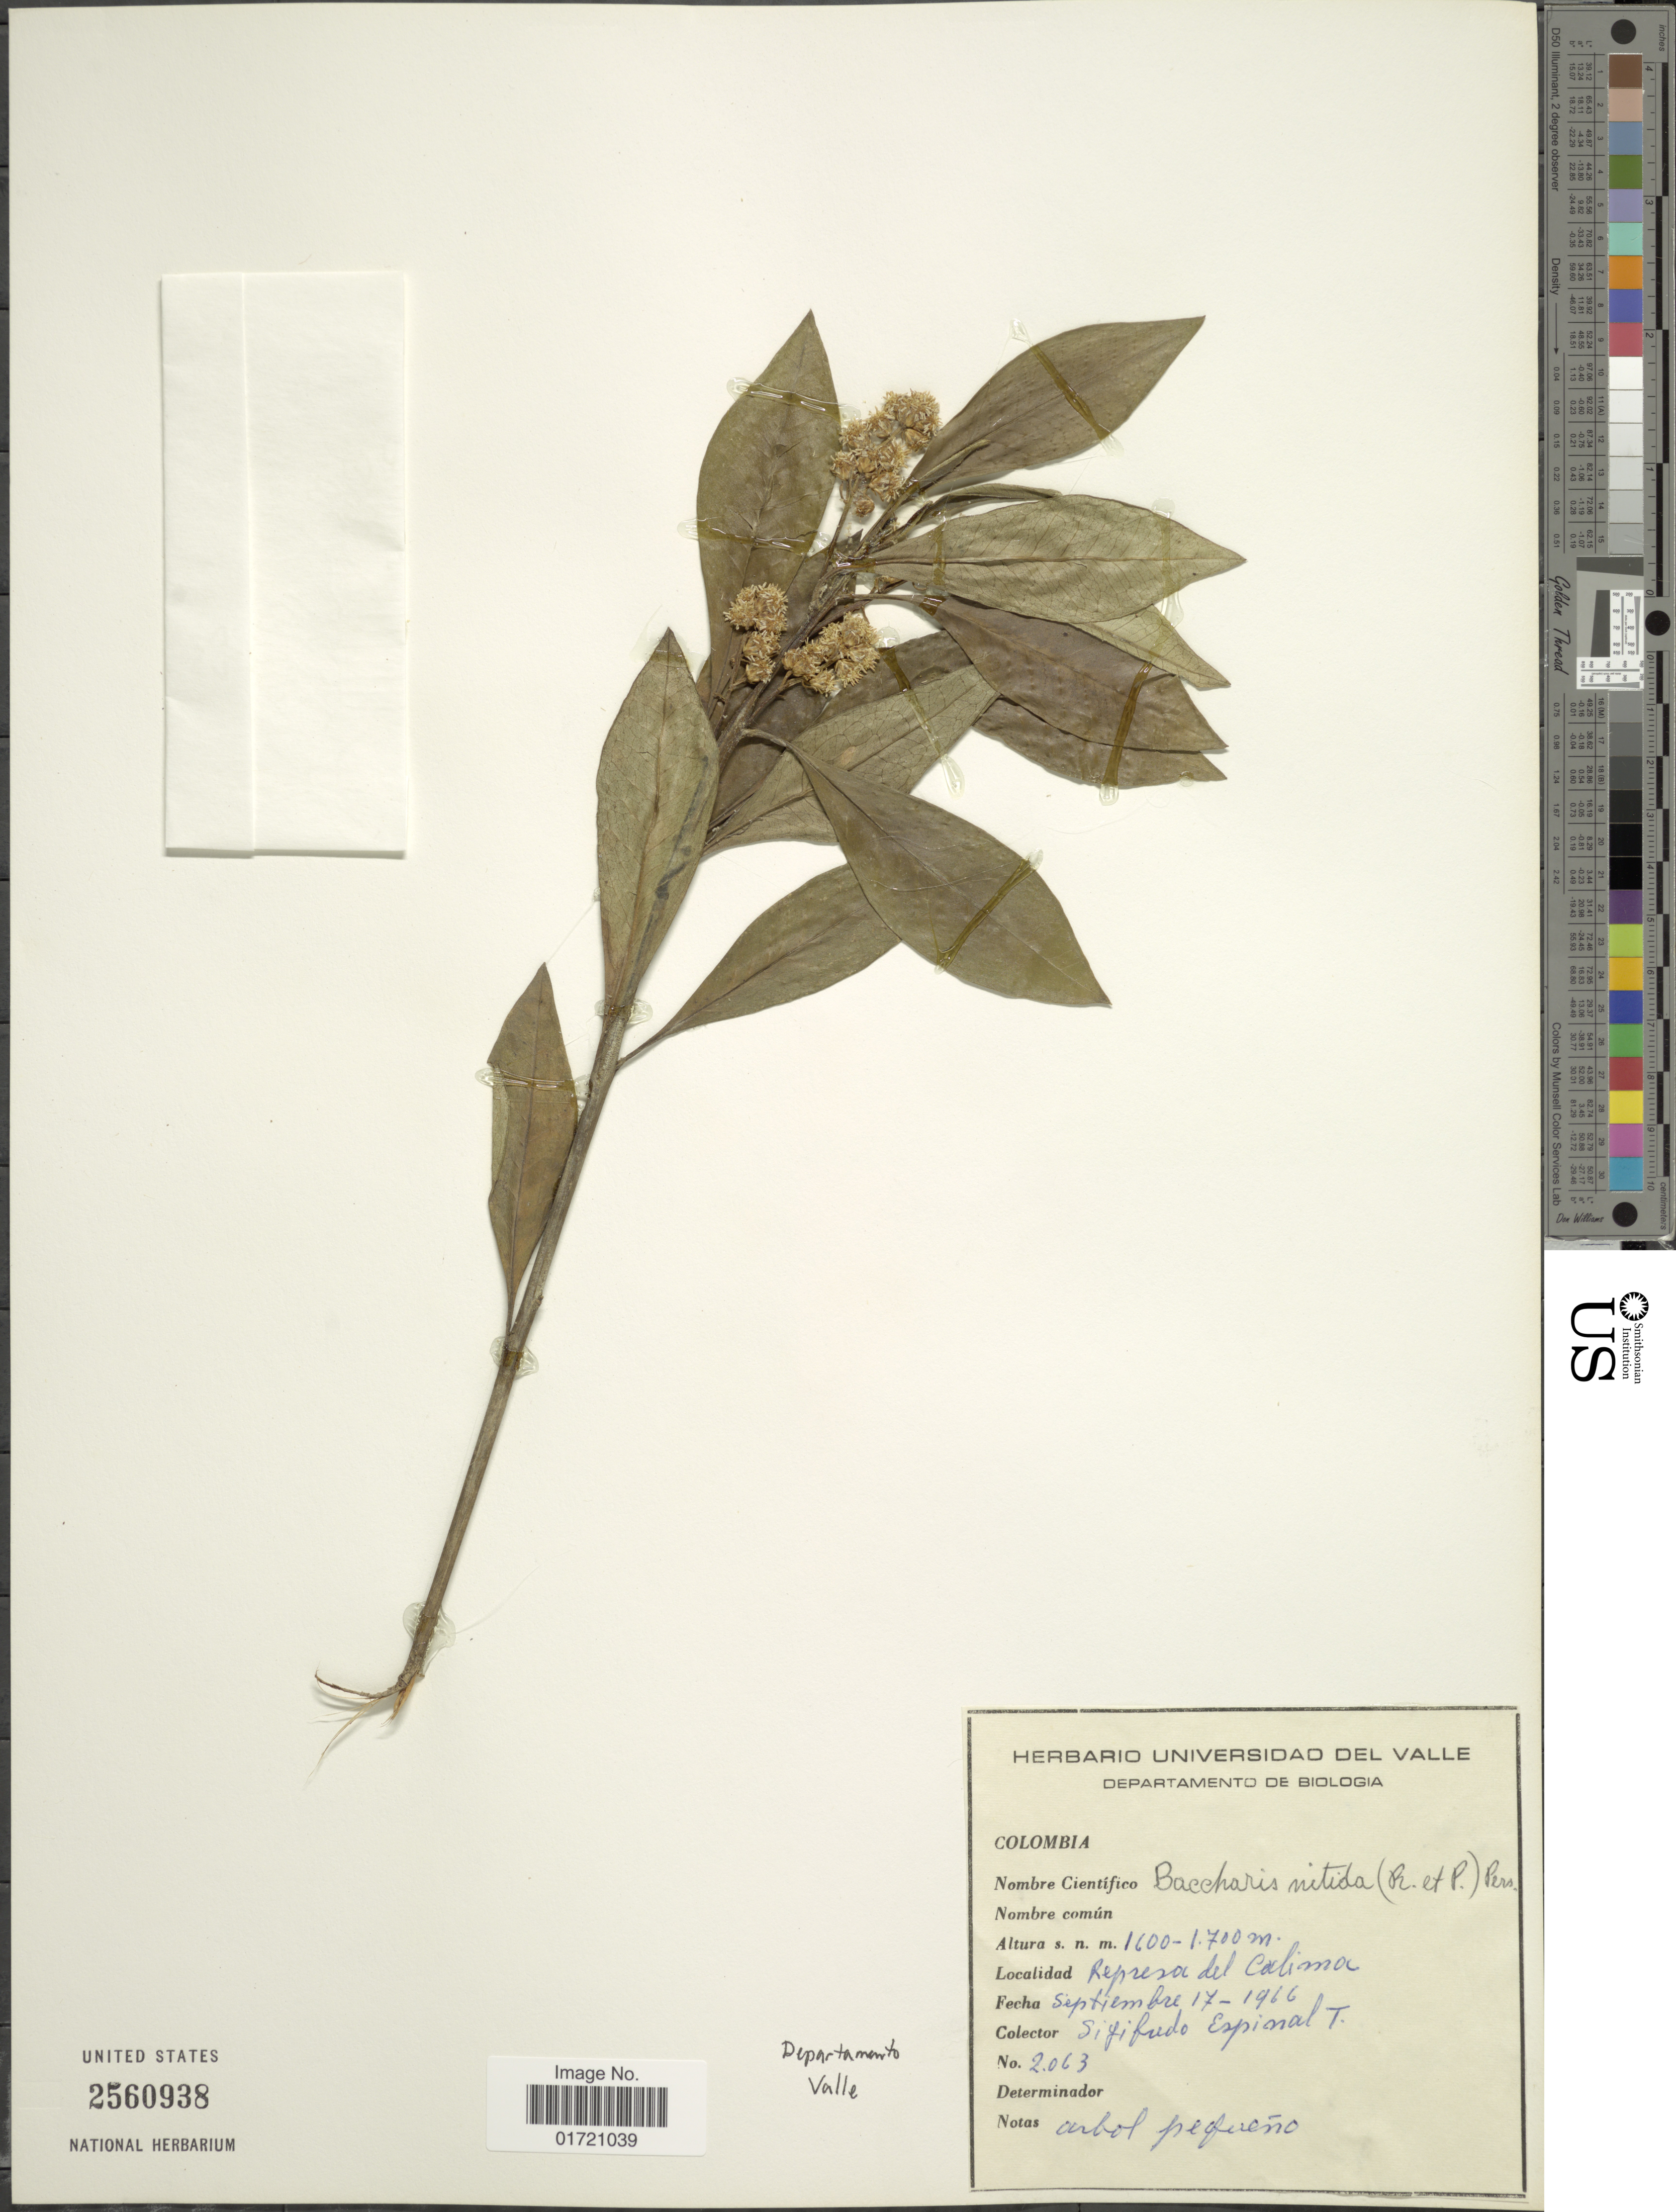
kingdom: Plantae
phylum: Tracheophyta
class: Magnoliopsida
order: Asterales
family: Asteraceae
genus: Baccharis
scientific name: Baccharis nitida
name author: (Ruiz & Pav.) Pers.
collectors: S. T. Espinal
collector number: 2063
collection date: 1966-09-17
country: Colombia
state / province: Valle del Cauca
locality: Departamento Valle. Represa del Calima.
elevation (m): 1600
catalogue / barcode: US 2560938